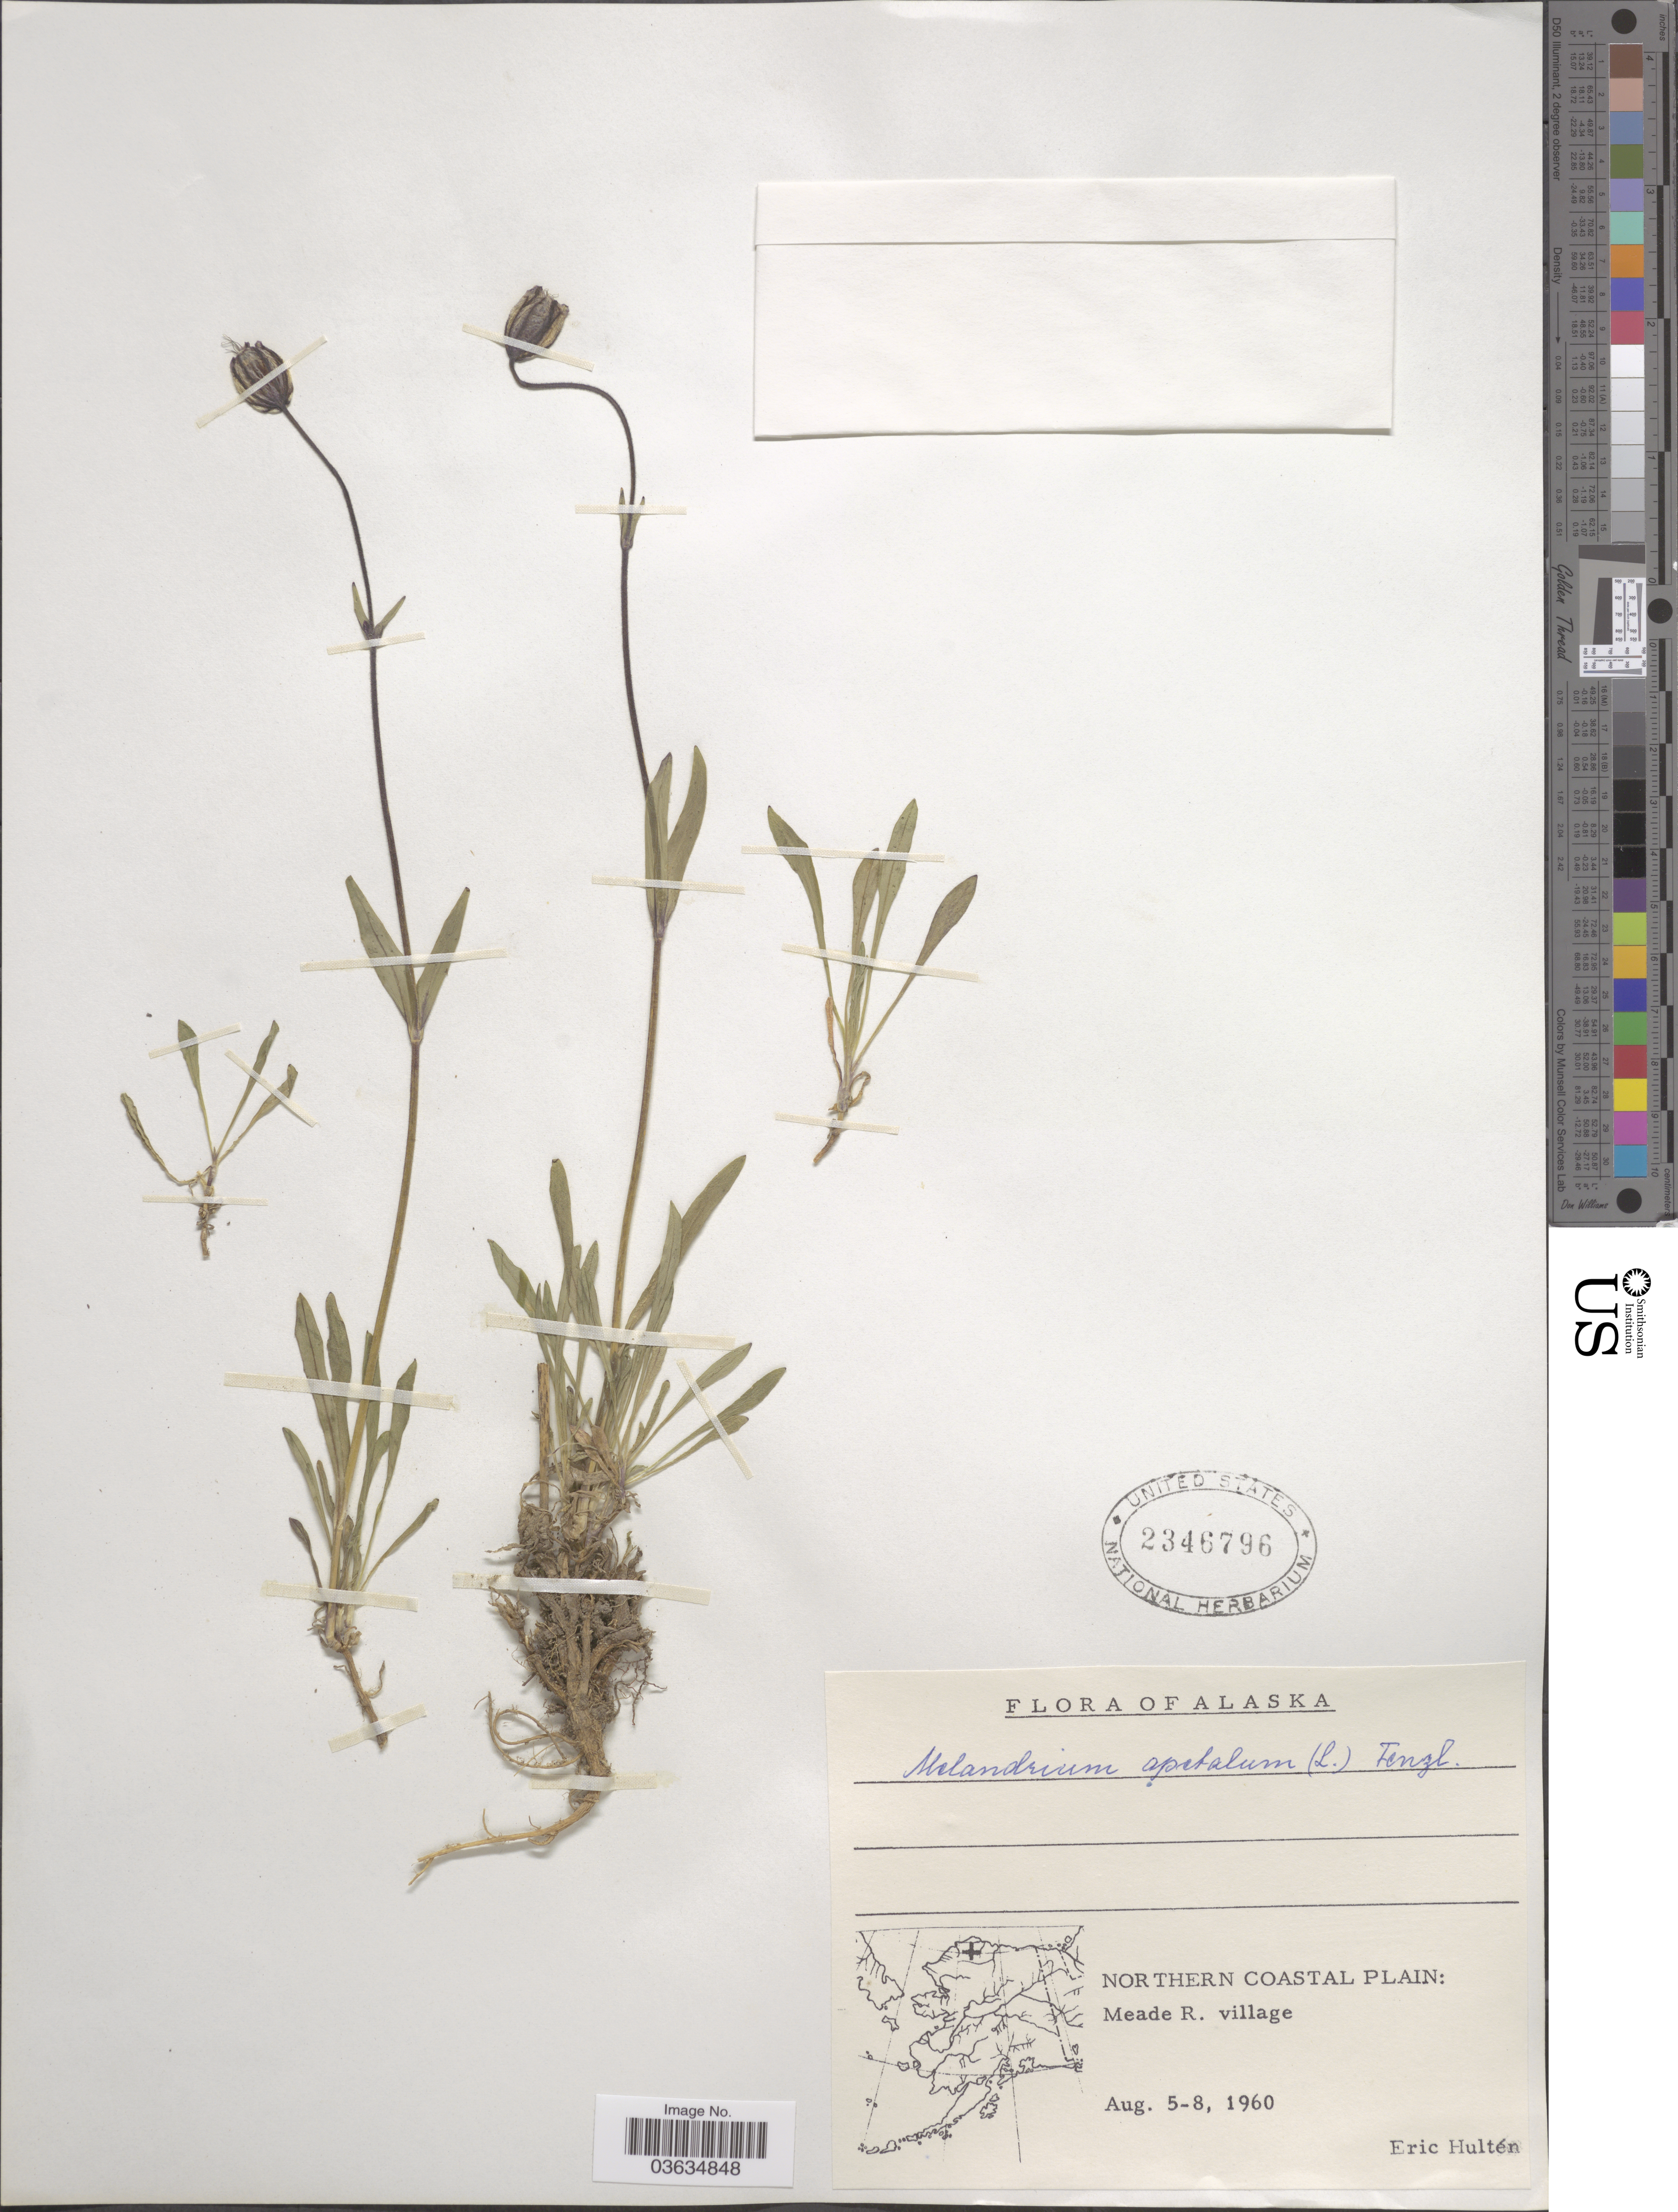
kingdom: Plantae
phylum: Tracheophyta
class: Magnoliopsida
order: Caryophyllales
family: Caryophyllaceae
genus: Silene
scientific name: Silene uralensis subsp. uralensis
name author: (Rupr.) Bocquet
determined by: Strong, Mark T., (BOT), Smithsonian Institution - National Museum of Natural History (UNITED STATES)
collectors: E. G. Hultén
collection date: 1960-08-05/1960-08-08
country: United States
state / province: Alaska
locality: Northern Coastal Plain: Meade R. village.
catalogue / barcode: US 2346796